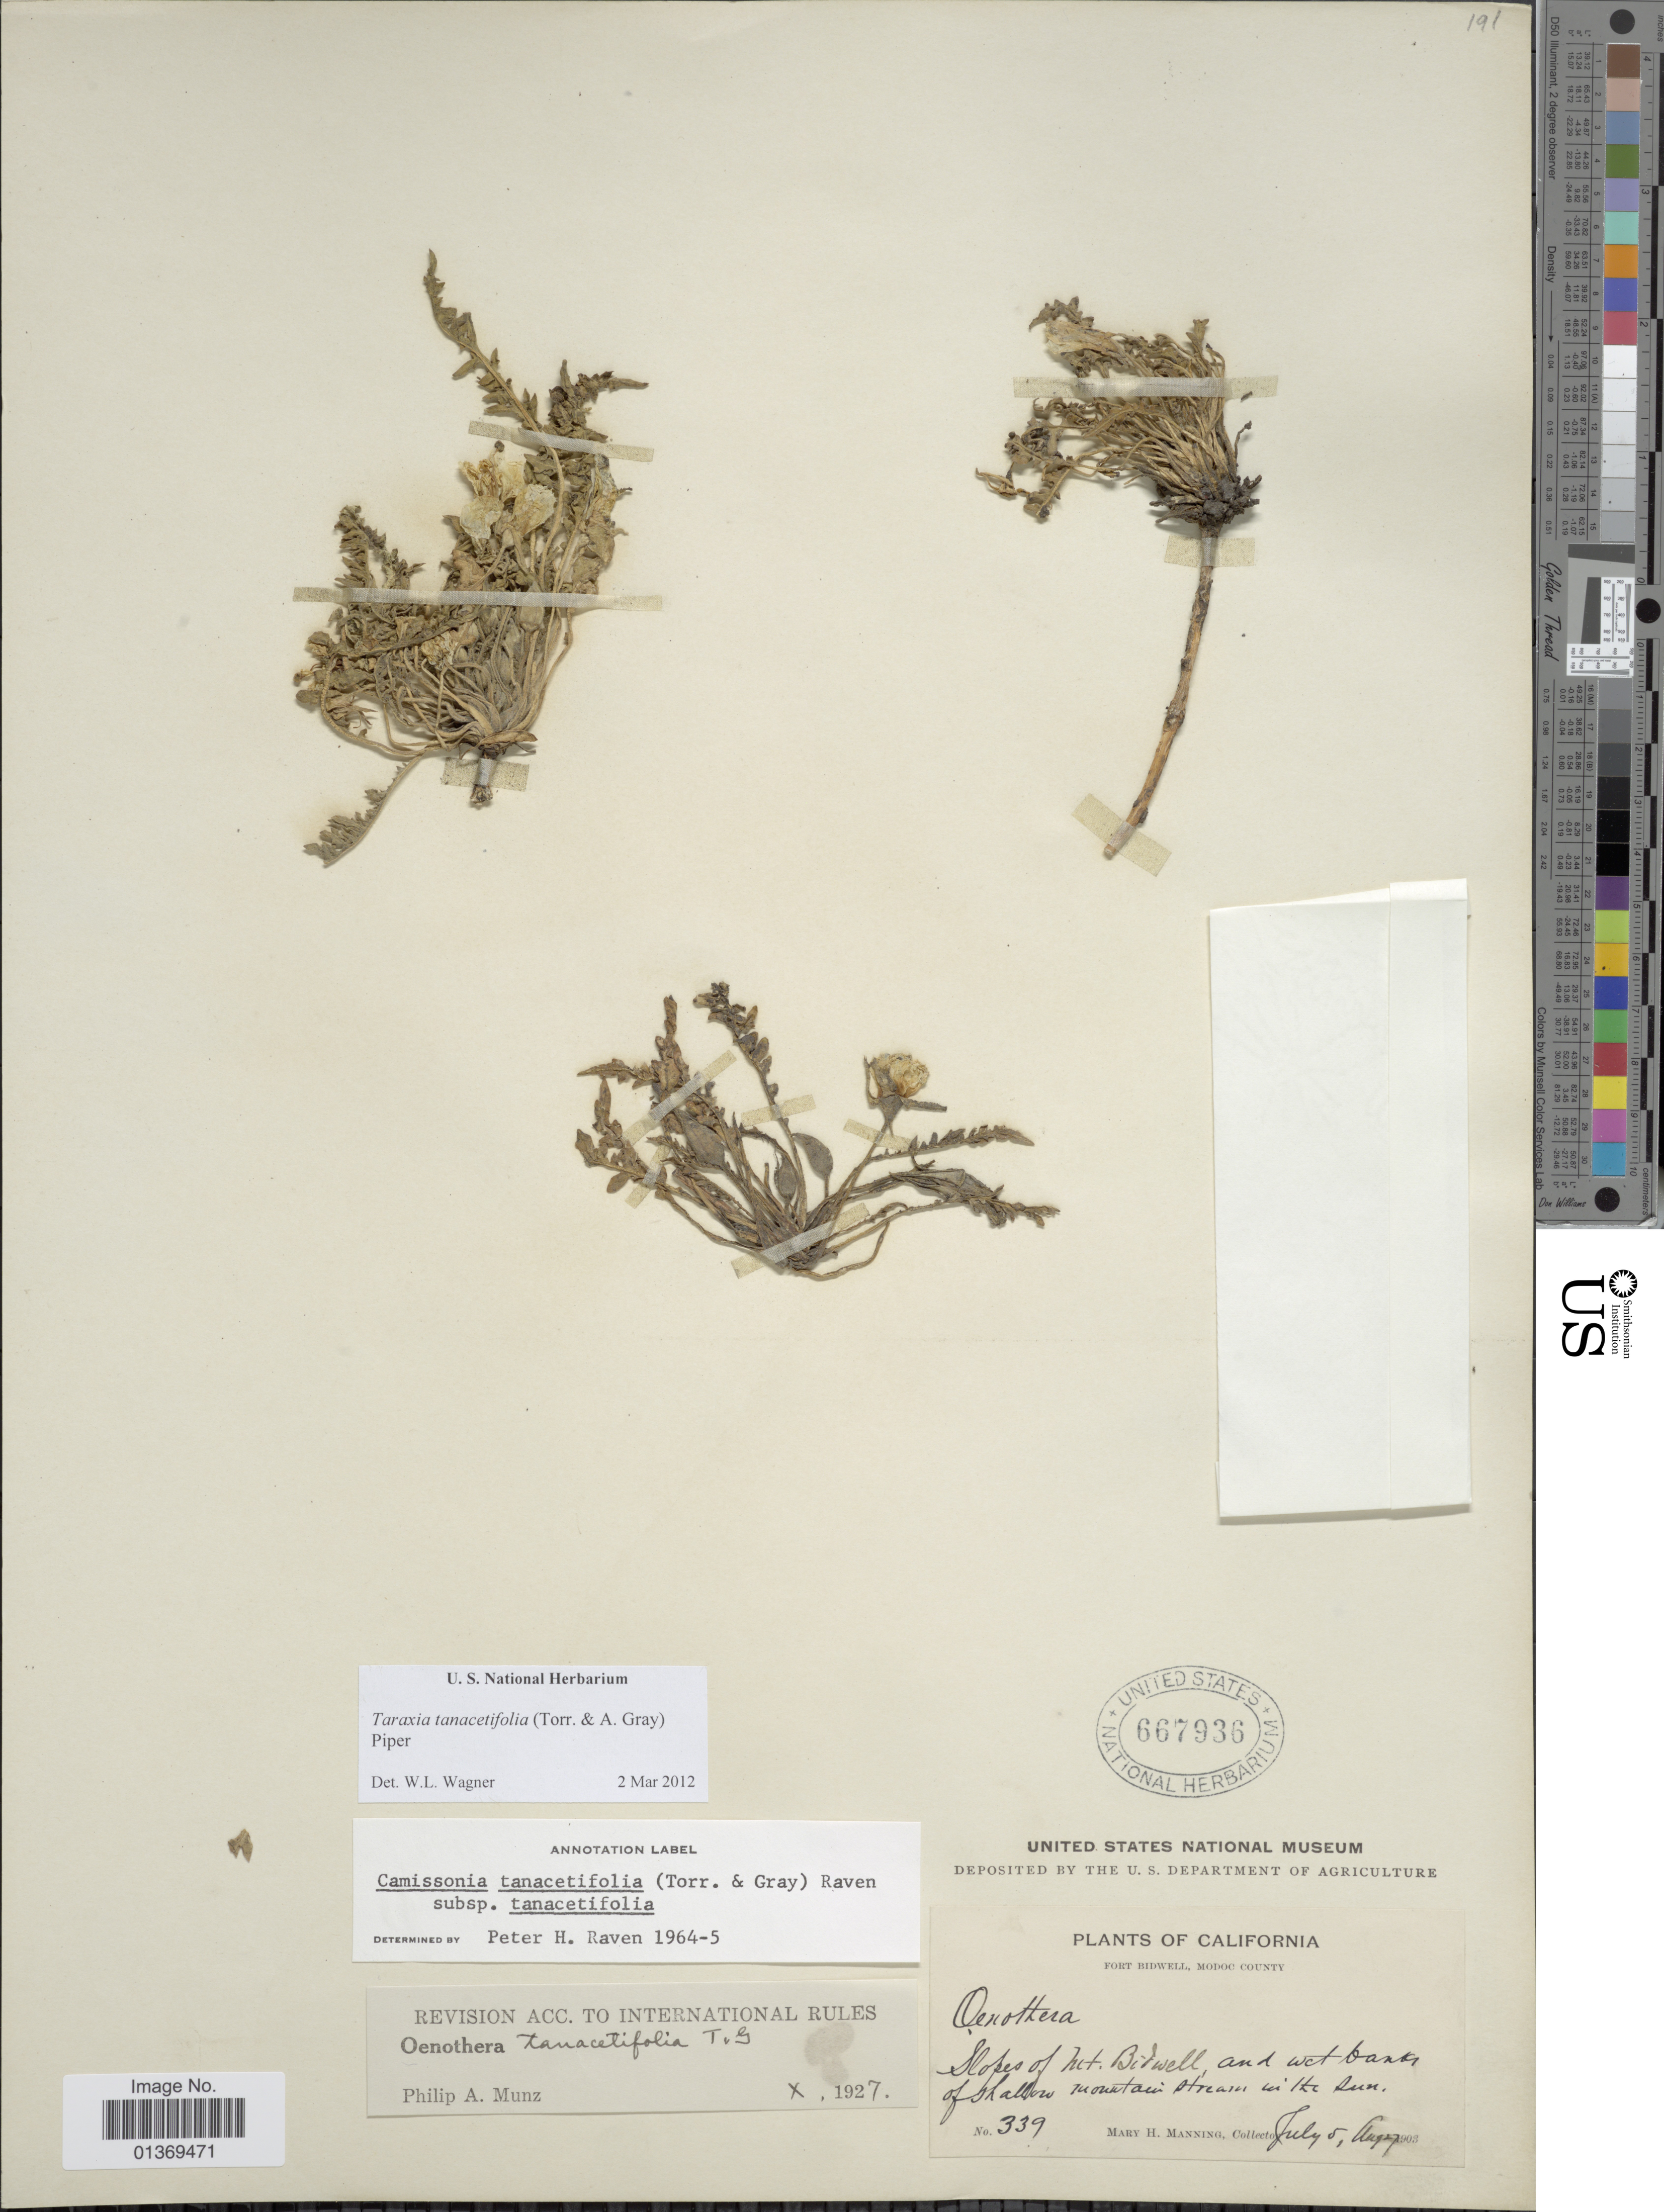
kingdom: Plantae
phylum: Tracheophyta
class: Magnoliopsida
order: Myrtales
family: Onagraceae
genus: Taraxia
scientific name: Taraxia tanacetifolia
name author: (Torr. & A. Gray) Piper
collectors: M. Manning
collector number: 339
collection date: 1903-07-05/1903-08-27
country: United States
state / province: California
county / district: Modoc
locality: Fort Bidwell, Modoc County, slopes of Mt. Bidwell, and wet banks of shallow mountain stream in the sun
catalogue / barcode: US 667936